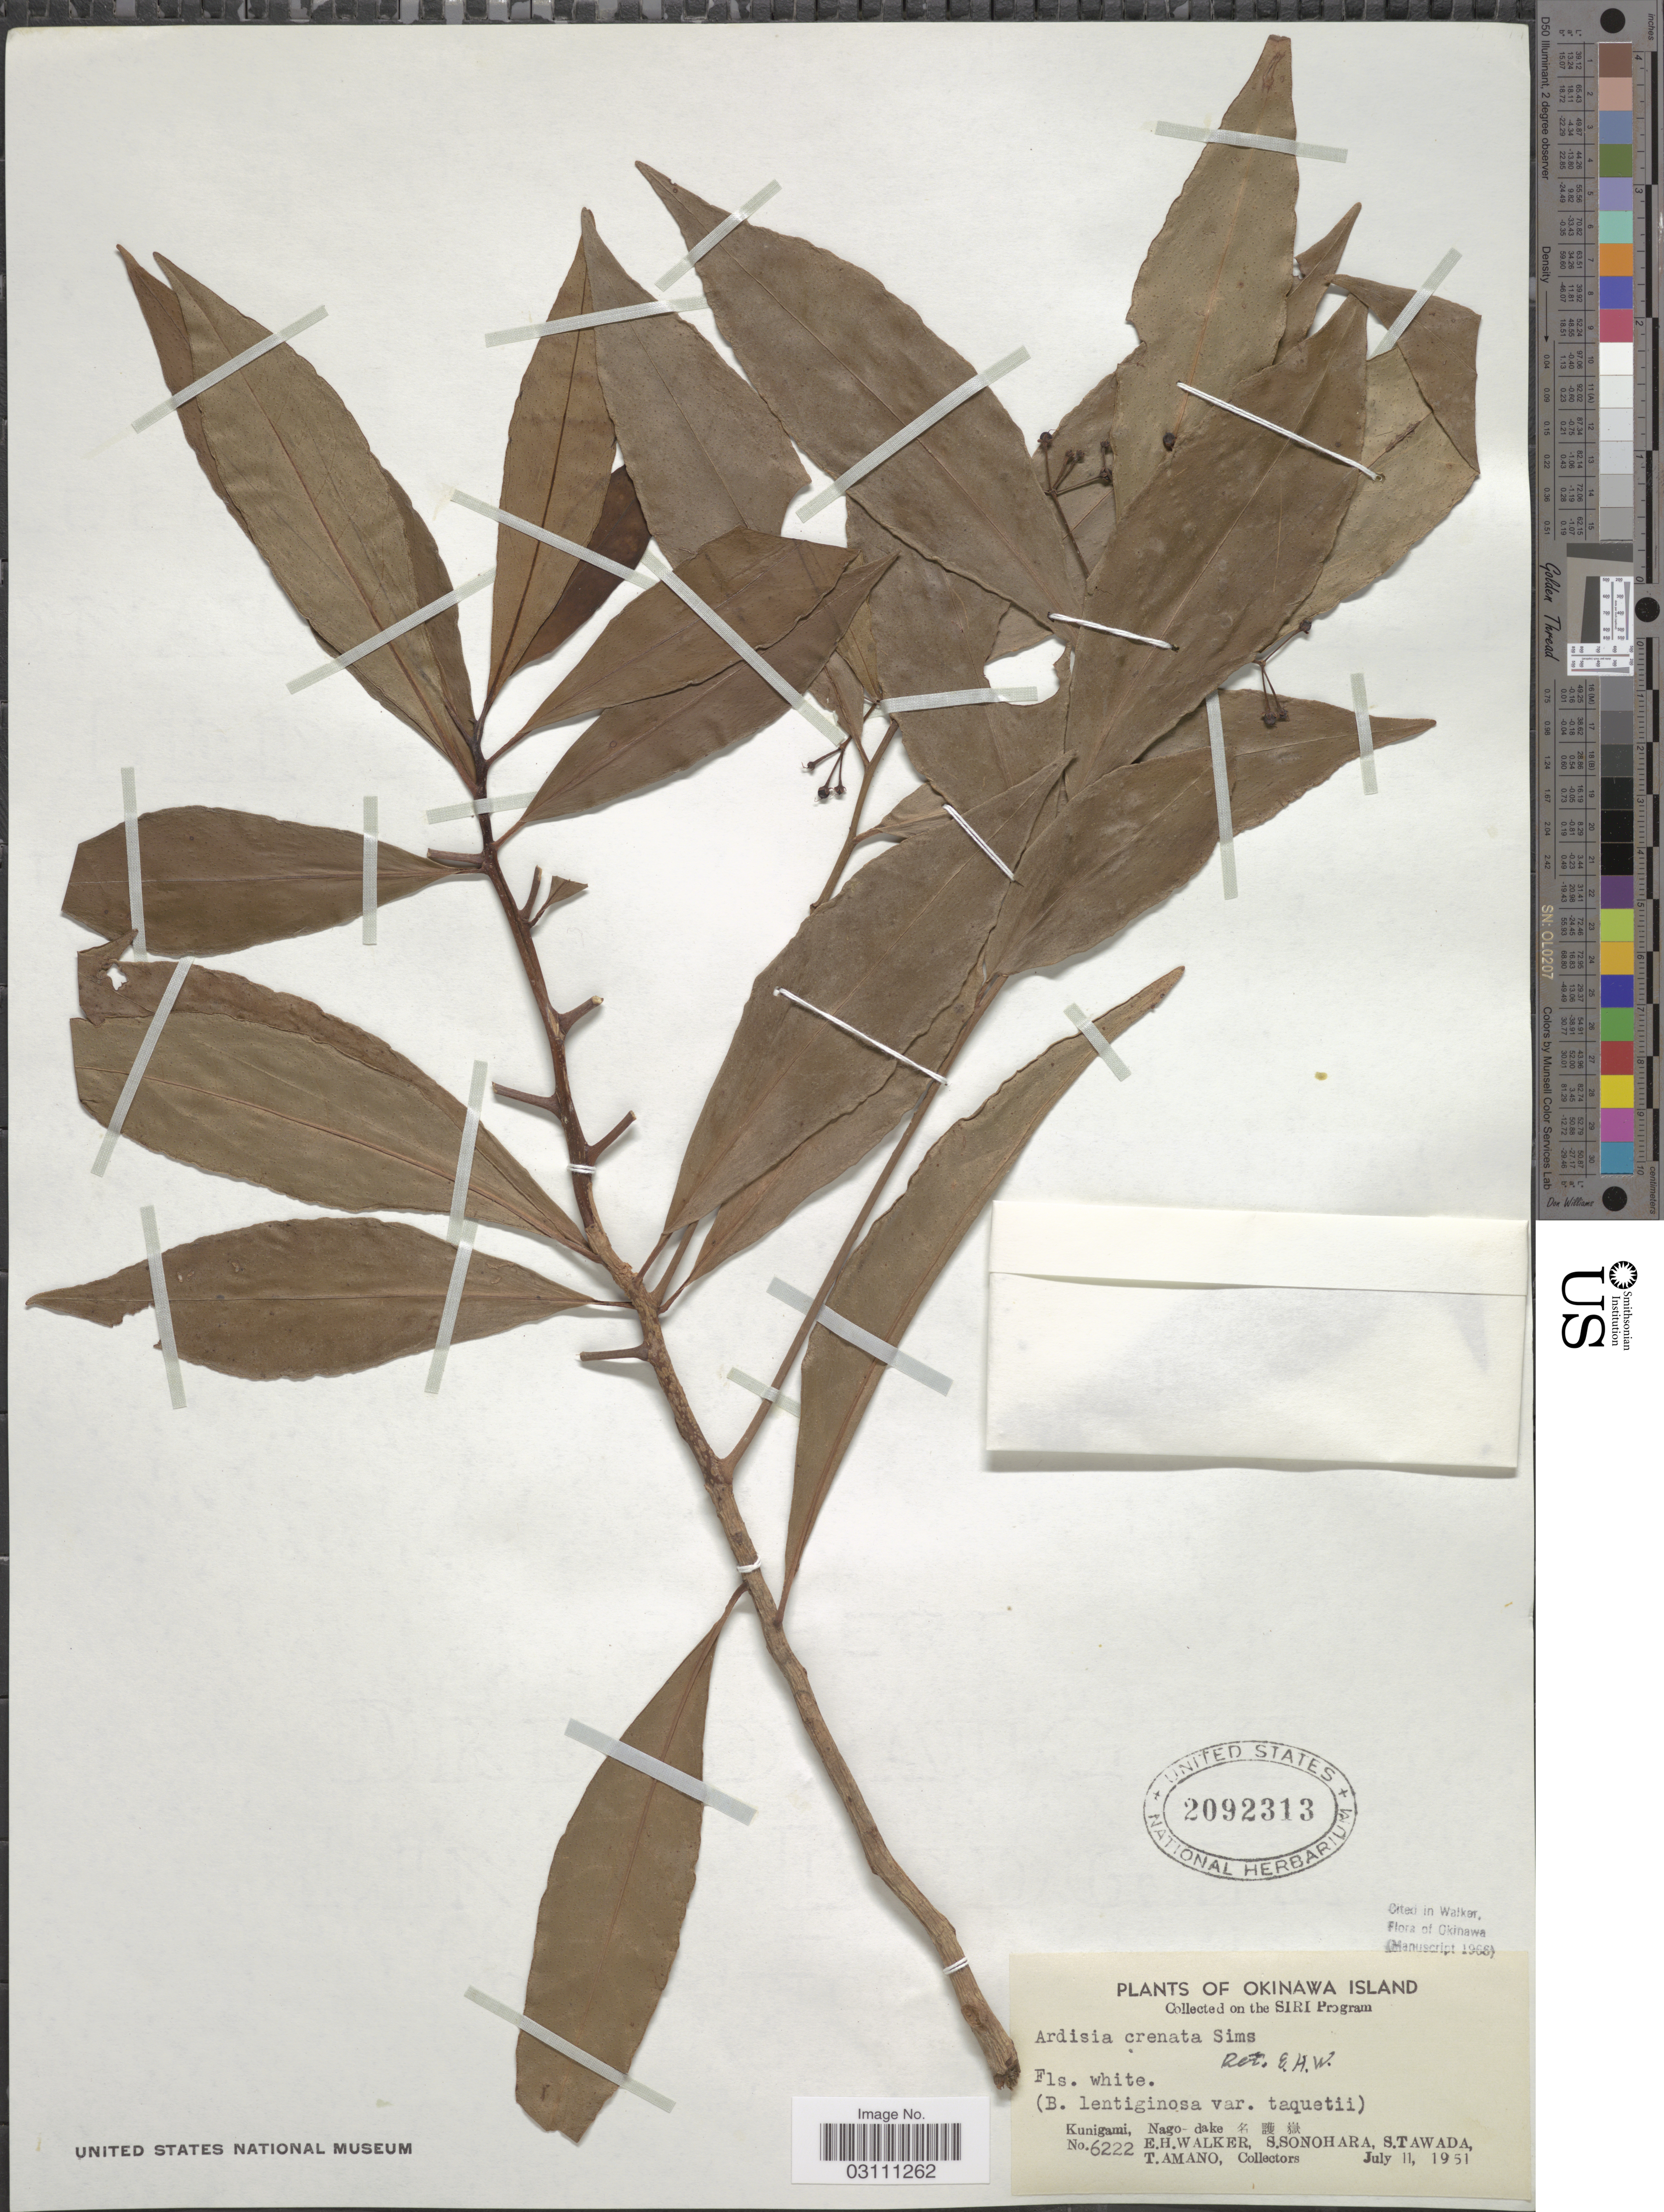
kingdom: Plantae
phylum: Tracheophyta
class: Magnoliopsida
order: Ericales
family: Primulaceae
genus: Ardisia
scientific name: Ardisia crenata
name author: Sims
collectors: E. H. Walker, S. Sonohara, S. Tawada & T. Amano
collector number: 6222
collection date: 1951-07-11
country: Japan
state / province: Okinawa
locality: Kunigami, Nago-dake.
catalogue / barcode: US 2092313